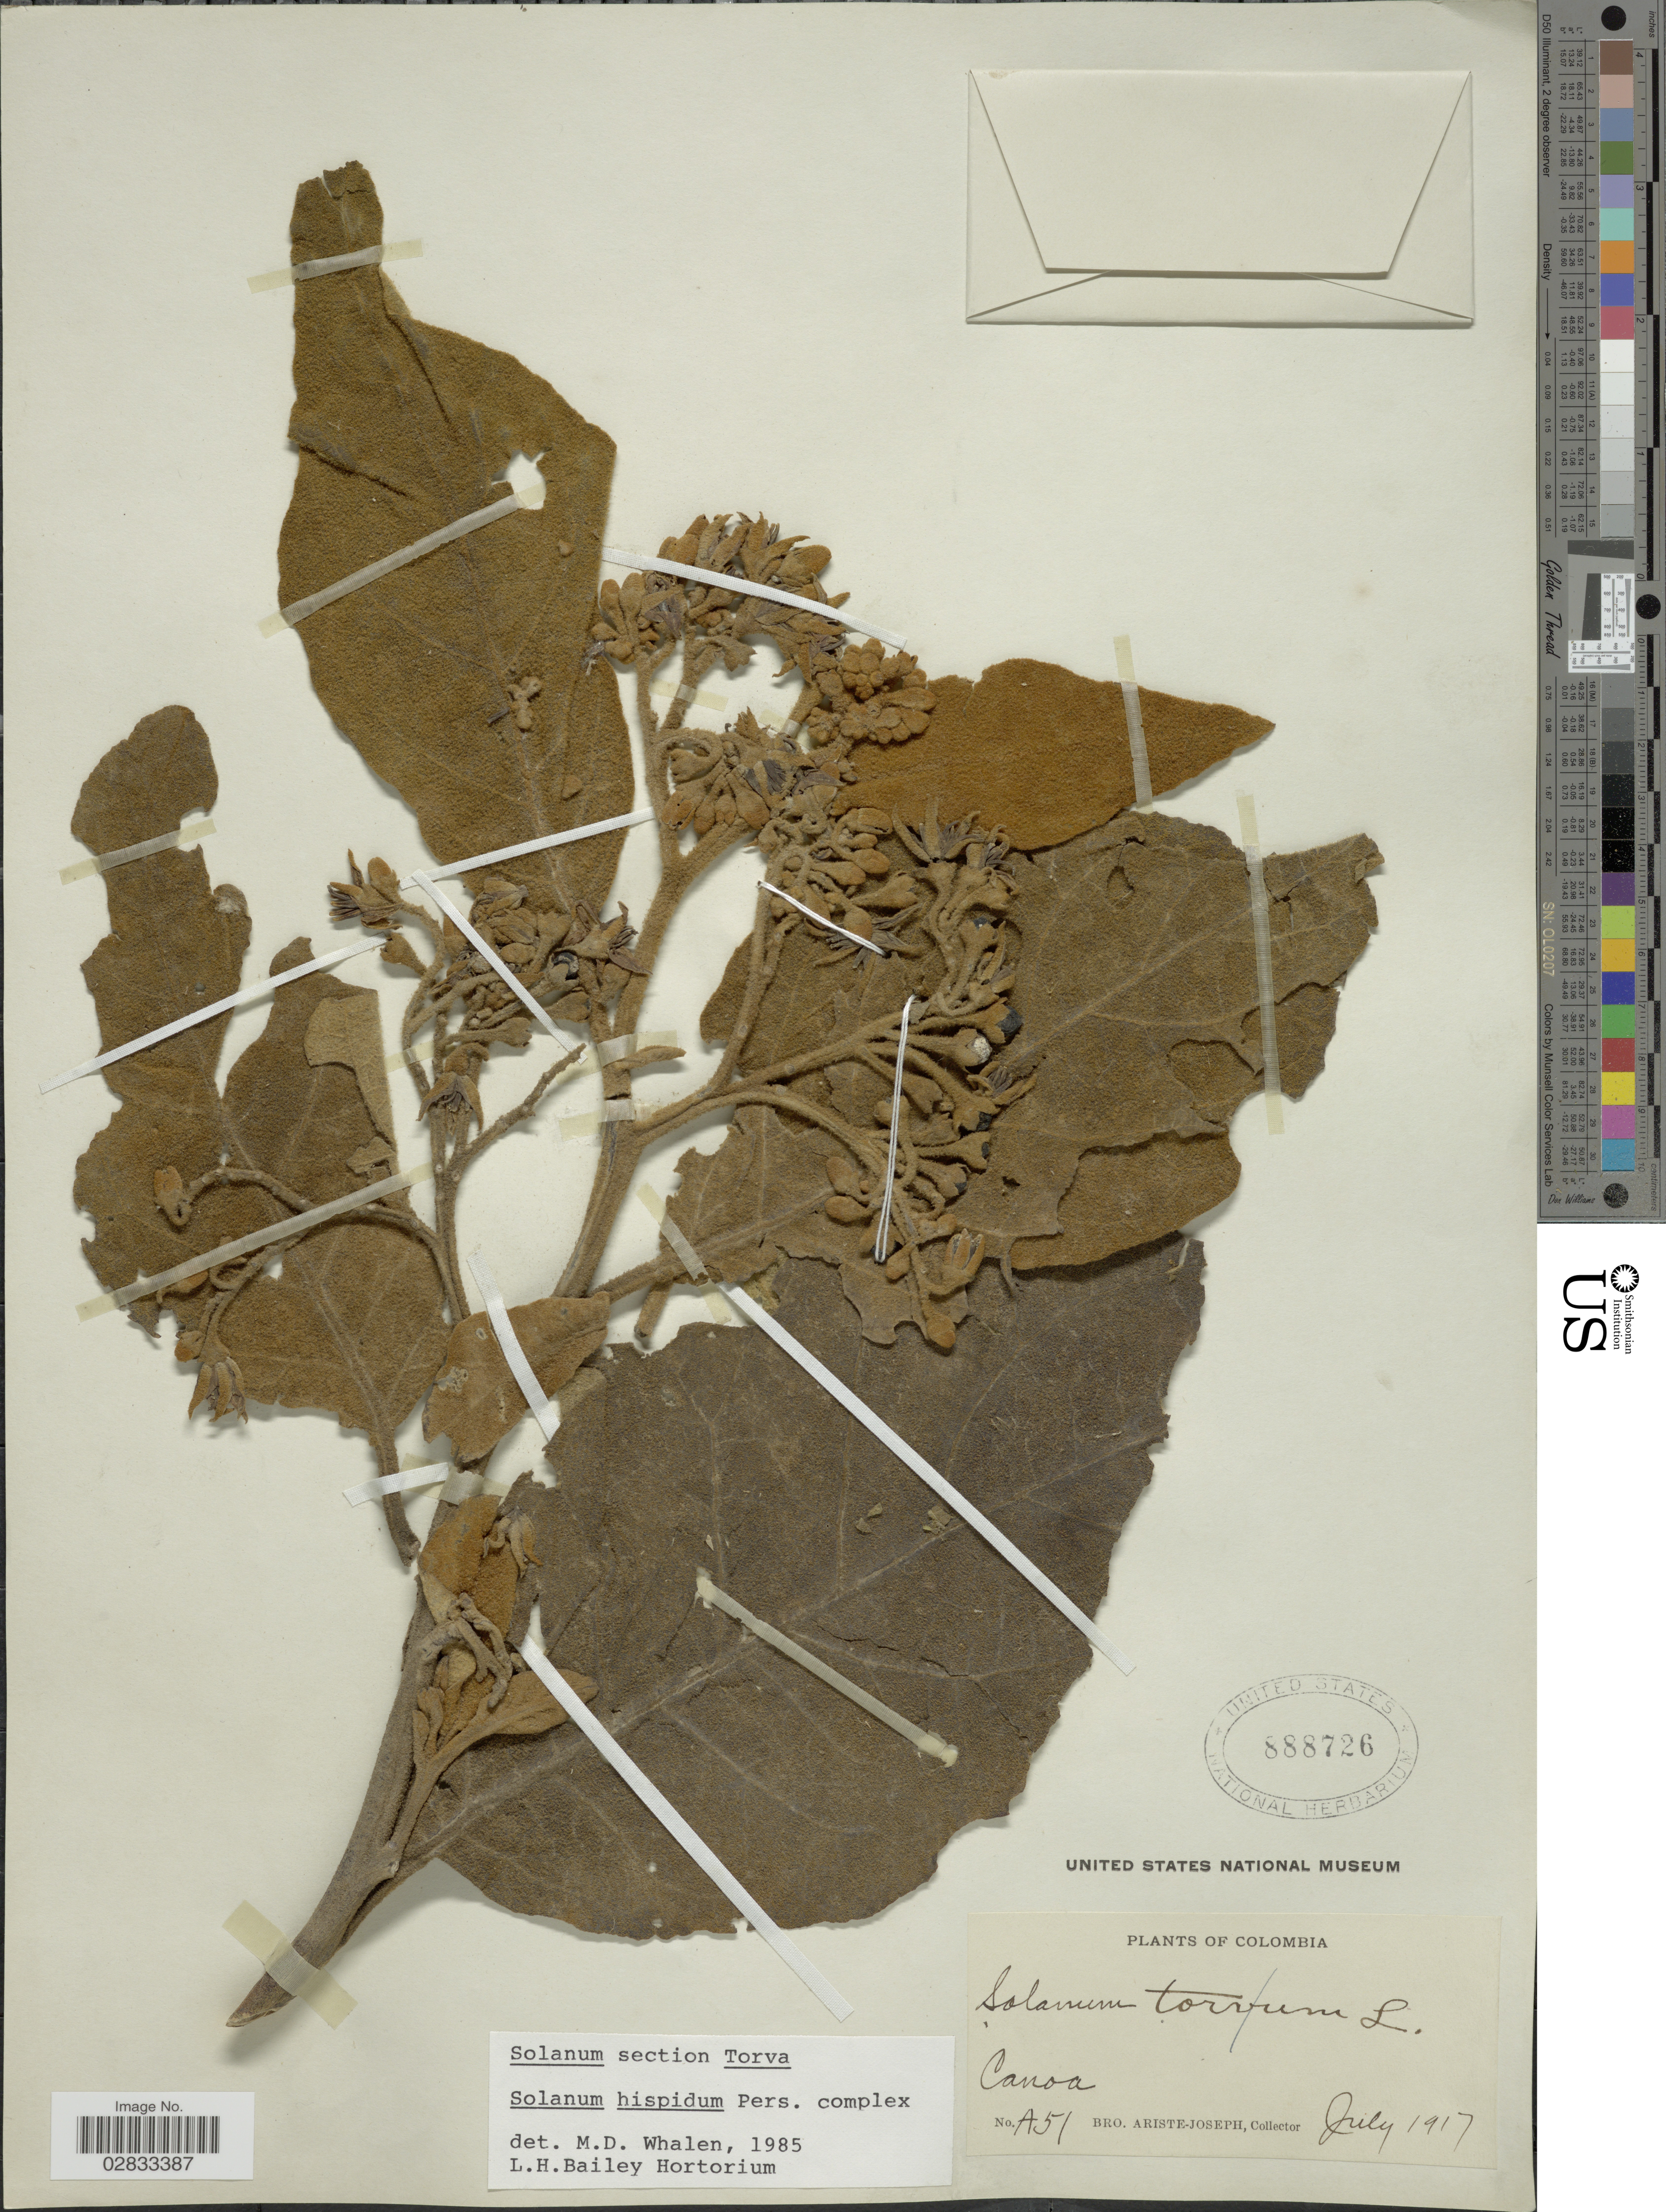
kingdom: Plantae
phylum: Tracheophyta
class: Magnoliopsida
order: Solanales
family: Solanaceae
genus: Solanum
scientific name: Solanum hispidum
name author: Pers.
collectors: Bro. Ariste-Joseph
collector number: A51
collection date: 1917-07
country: Colombia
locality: Canoa.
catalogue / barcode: US 888726